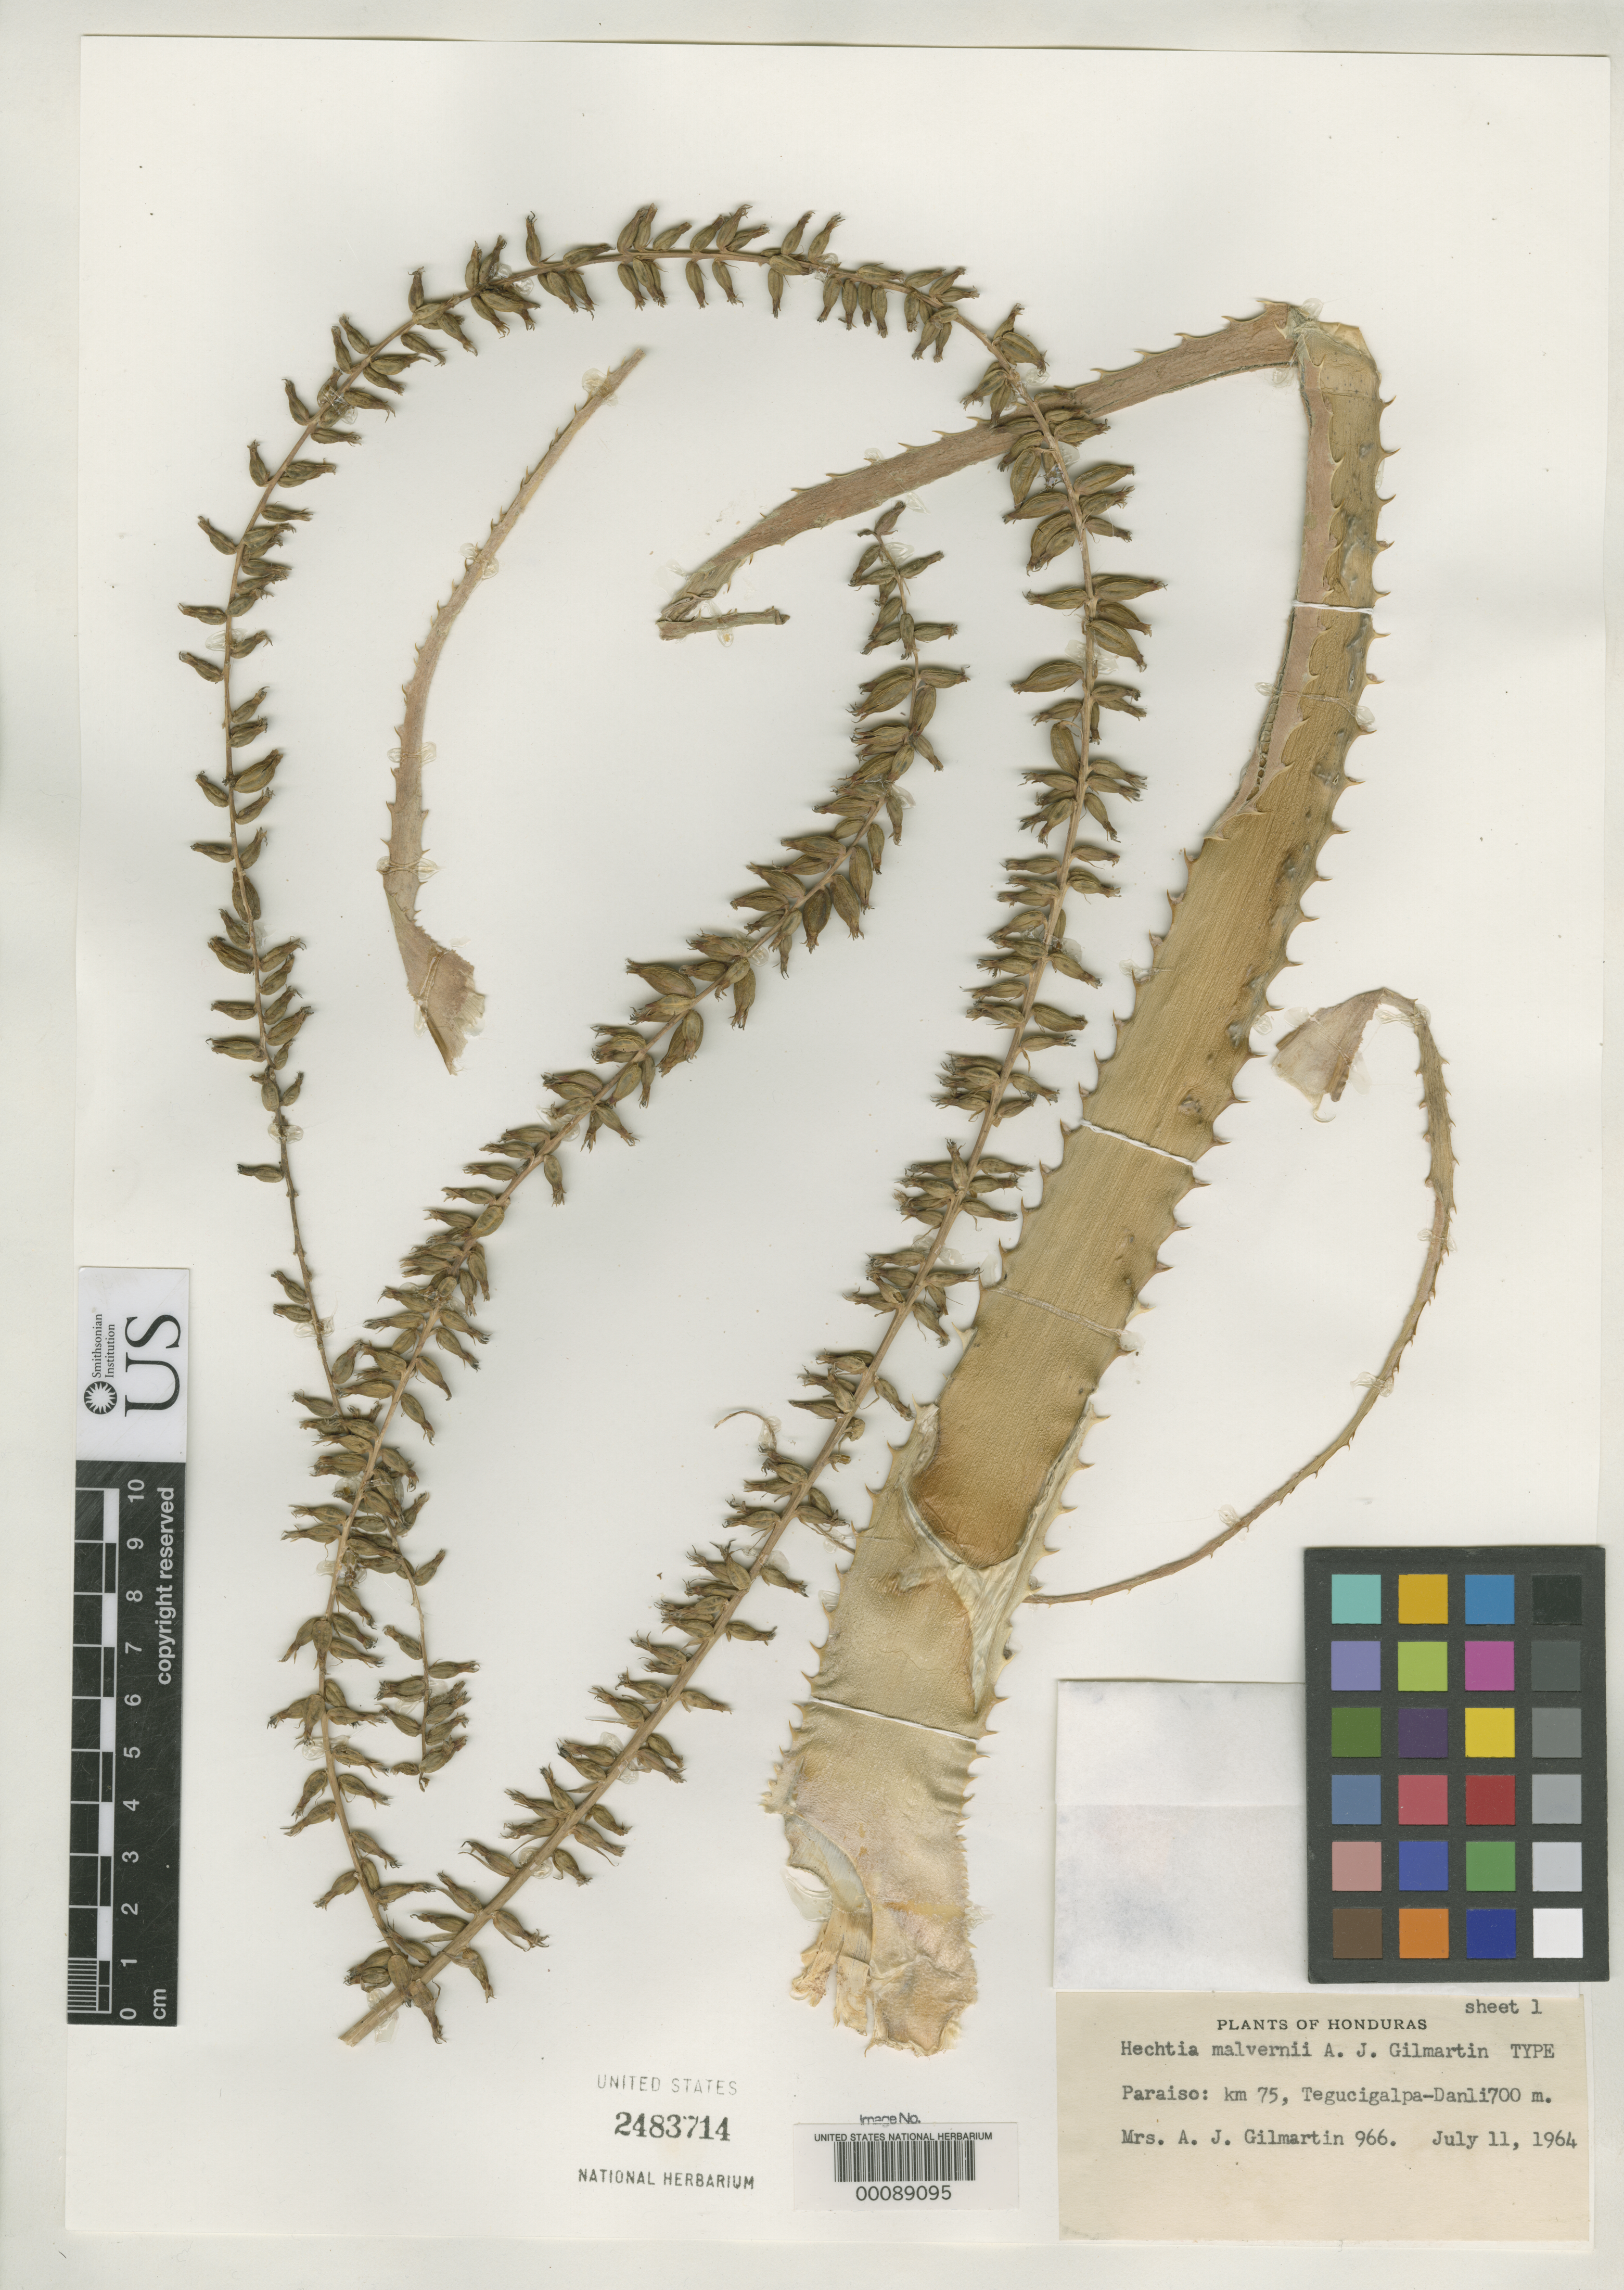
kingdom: Plantae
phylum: Tracheophyta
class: Liliopsida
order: Poales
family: Bromeliaceae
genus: Hechtia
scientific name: Hechtia malvernii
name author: Gilmartin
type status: Holotype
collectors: A. J. Gilmartin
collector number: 966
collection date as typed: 11 Jul 1964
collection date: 1964-07-11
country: Honduras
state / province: El Paraíso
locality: Km 75, Tegucigalpa - Danli.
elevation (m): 1700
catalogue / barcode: US 2483714